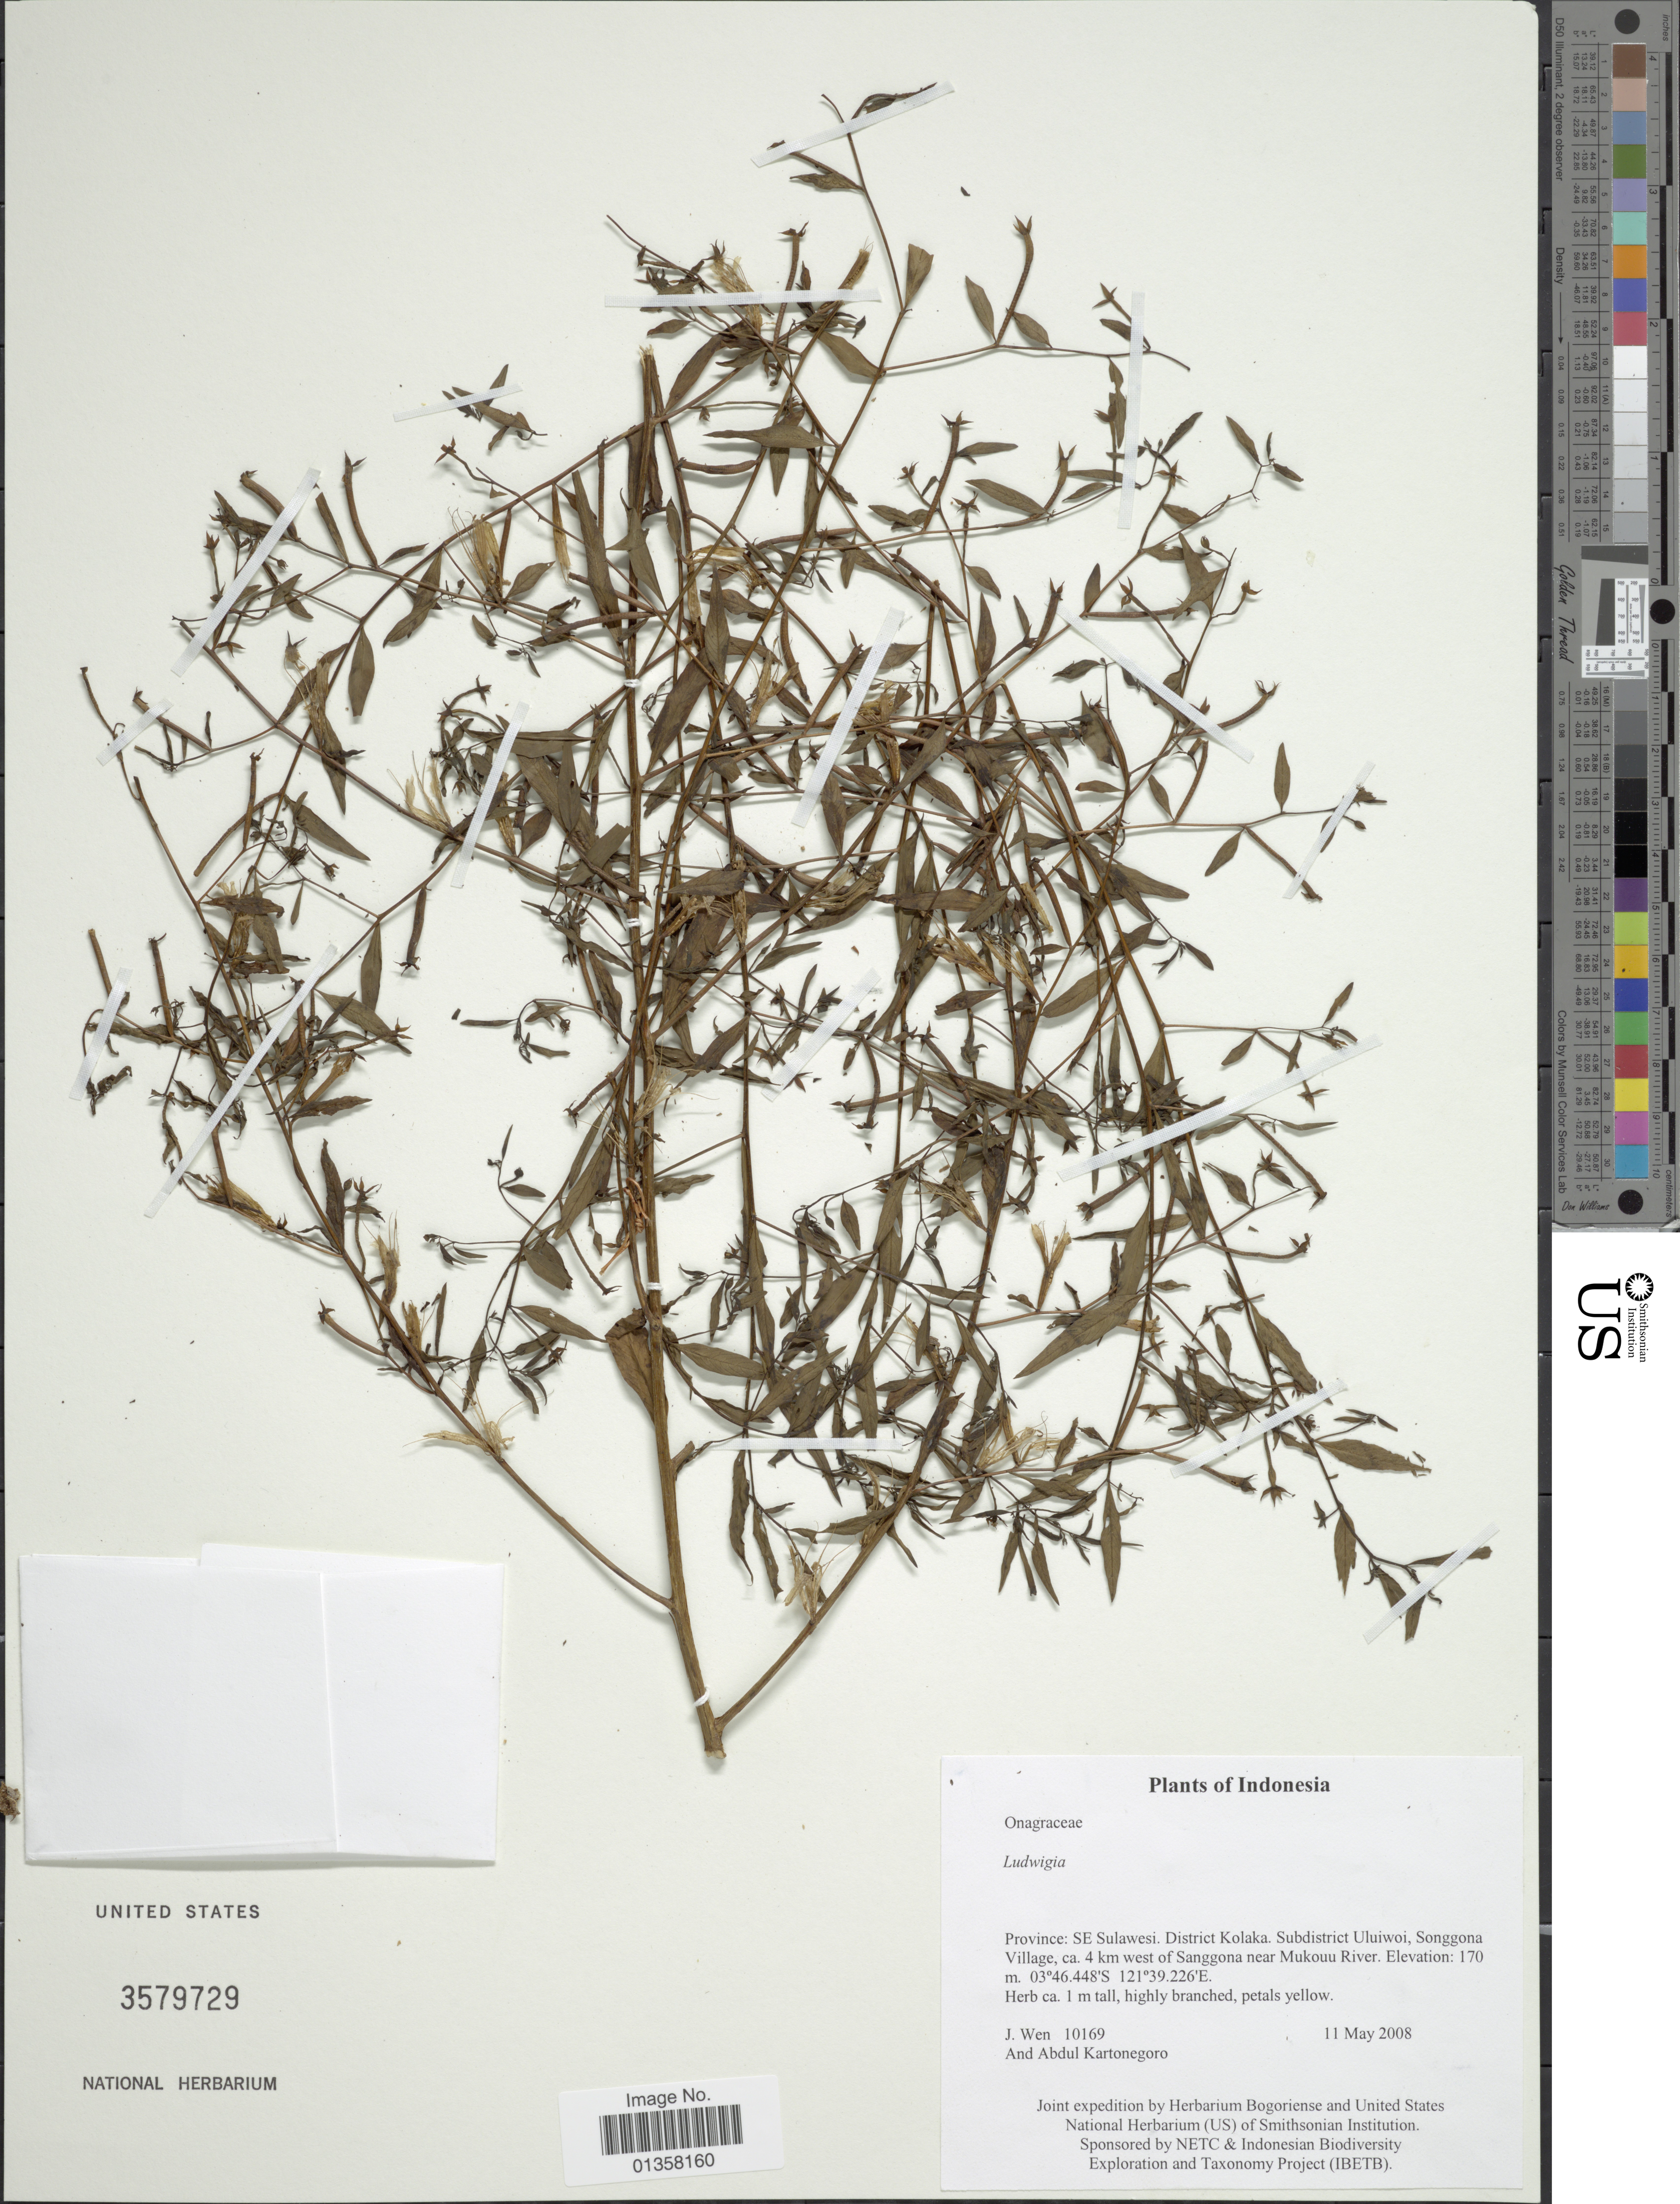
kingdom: Plantae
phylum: Tracheophyta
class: Magnoliopsida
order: Myrtales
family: Onagraceae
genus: Ludwigia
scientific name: Ludwigia sp.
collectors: J. Wen & A. Kartonegoro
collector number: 10169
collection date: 2008-05-11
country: Indonesia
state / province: Sulawesi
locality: Province: SE Sulawesi. District Kolaka. Subdistrict Uluiwoi, Songgona Village, ca. 4 km west of Sanggona near Mukouu River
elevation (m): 170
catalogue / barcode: US 3579729